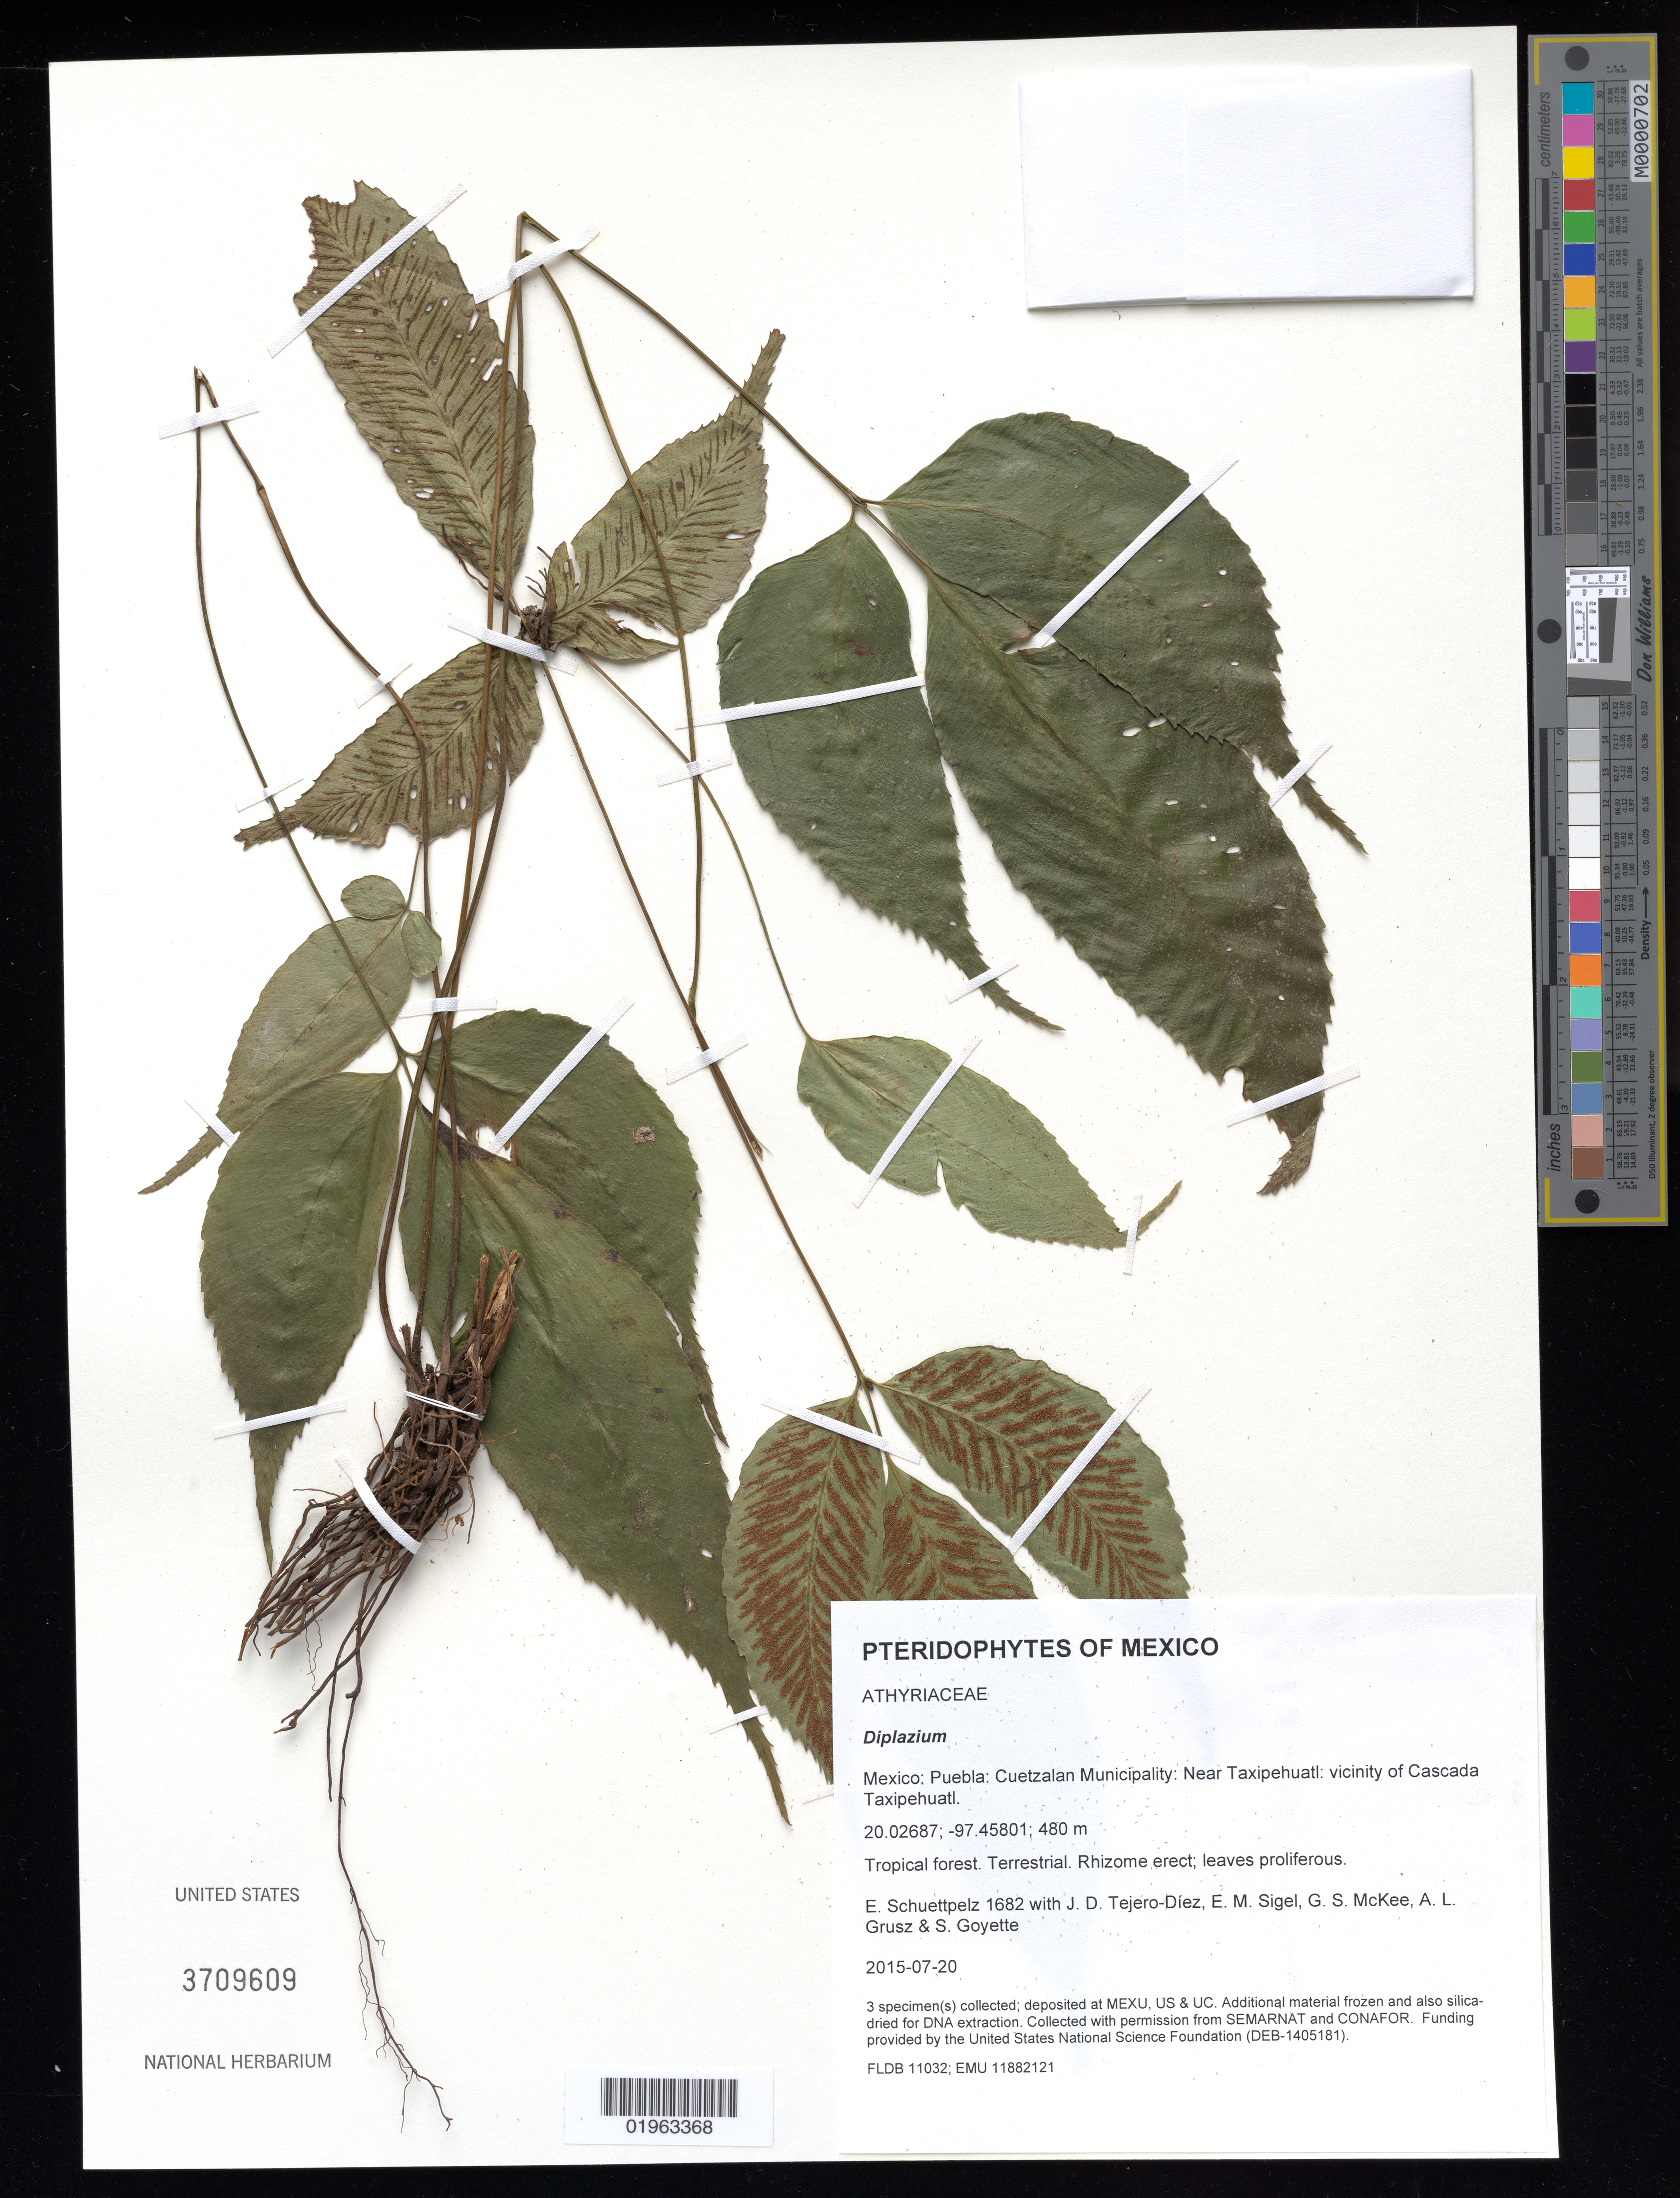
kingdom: Plantae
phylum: Tracheophyta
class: Polypodiopsida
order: Polypodiales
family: Athyriaceae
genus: Diplazium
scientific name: Diplazium sp.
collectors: E. Schuettpelz, D. Tejero-Díez, E. M. Sigel, G. S. McKee & A. Grusz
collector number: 1682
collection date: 2015-07-20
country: Mexico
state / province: Puebla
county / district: Cuetzalan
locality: Near Taxipehuatl: vicinity of Cascada Taxipehuatl.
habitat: Tropical forest.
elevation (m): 480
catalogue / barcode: US 3709609